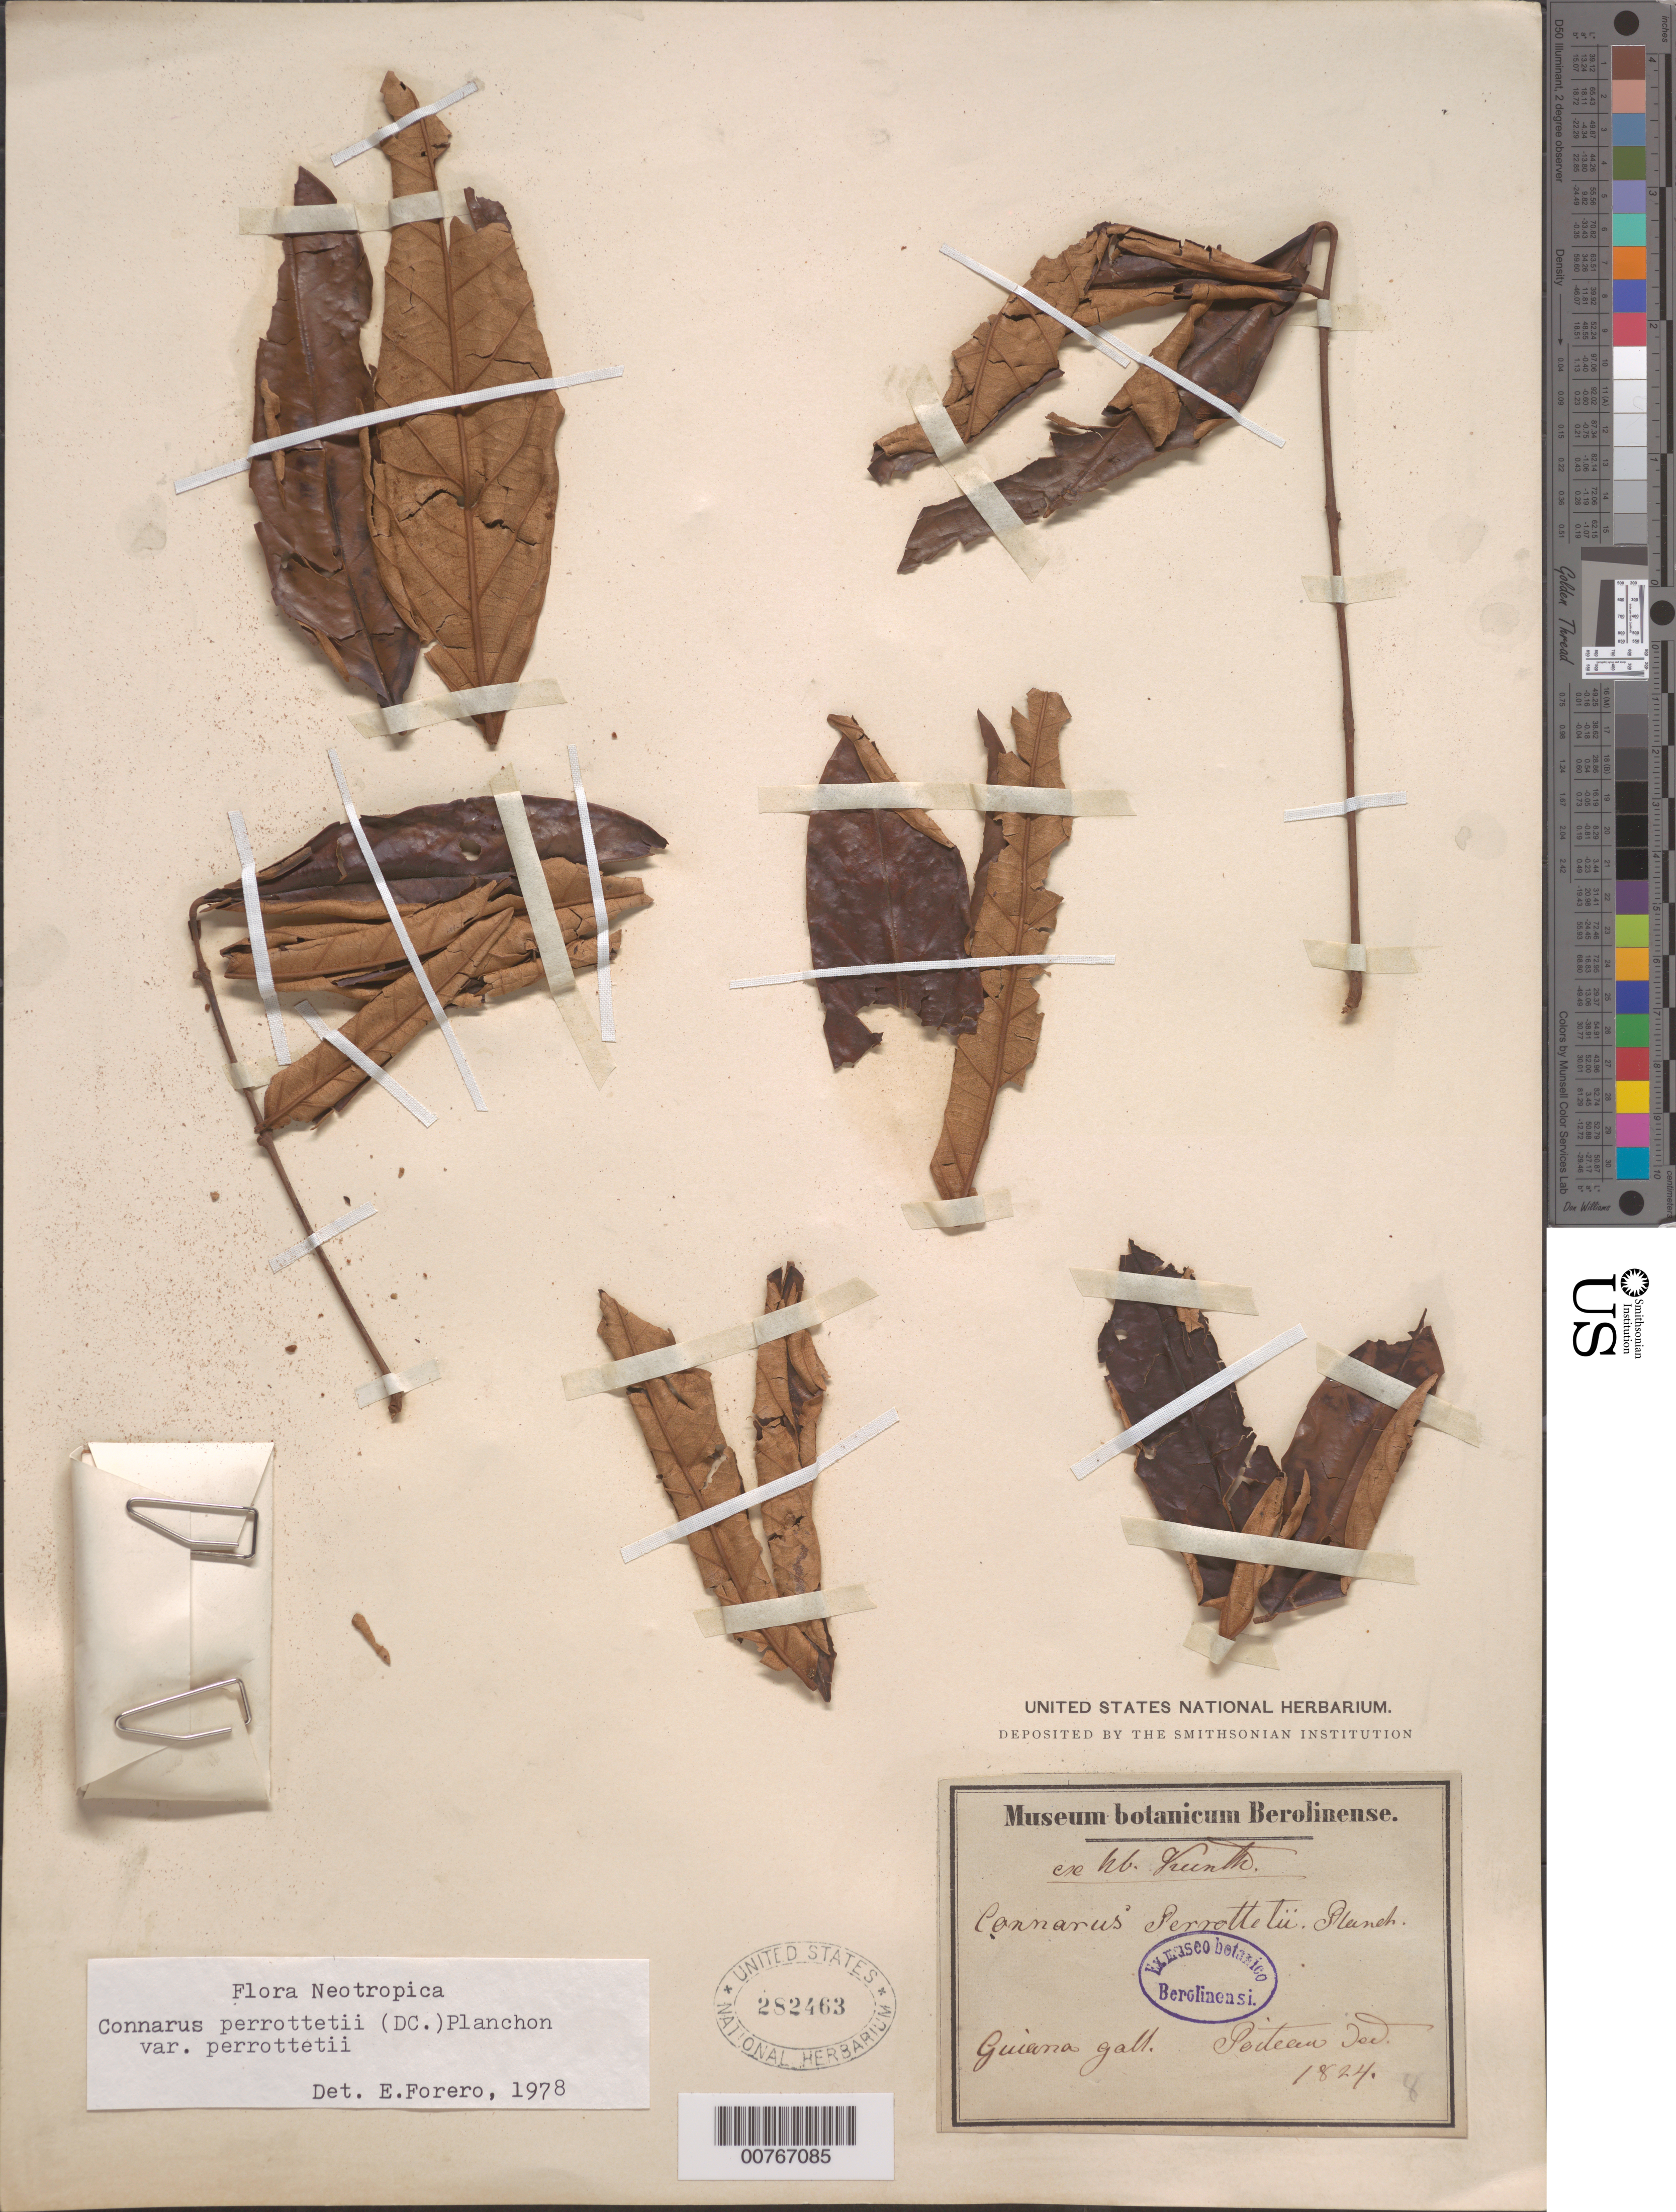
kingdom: Plantae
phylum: Tracheophyta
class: Magnoliopsida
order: Oxalidales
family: Connaraceae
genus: Connarus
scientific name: Connarus perrottetii var. perrottetii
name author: (DC.) Planch.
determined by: Forero, E.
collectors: C. S. Kunth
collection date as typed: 1824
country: French Guiana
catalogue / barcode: US 282463